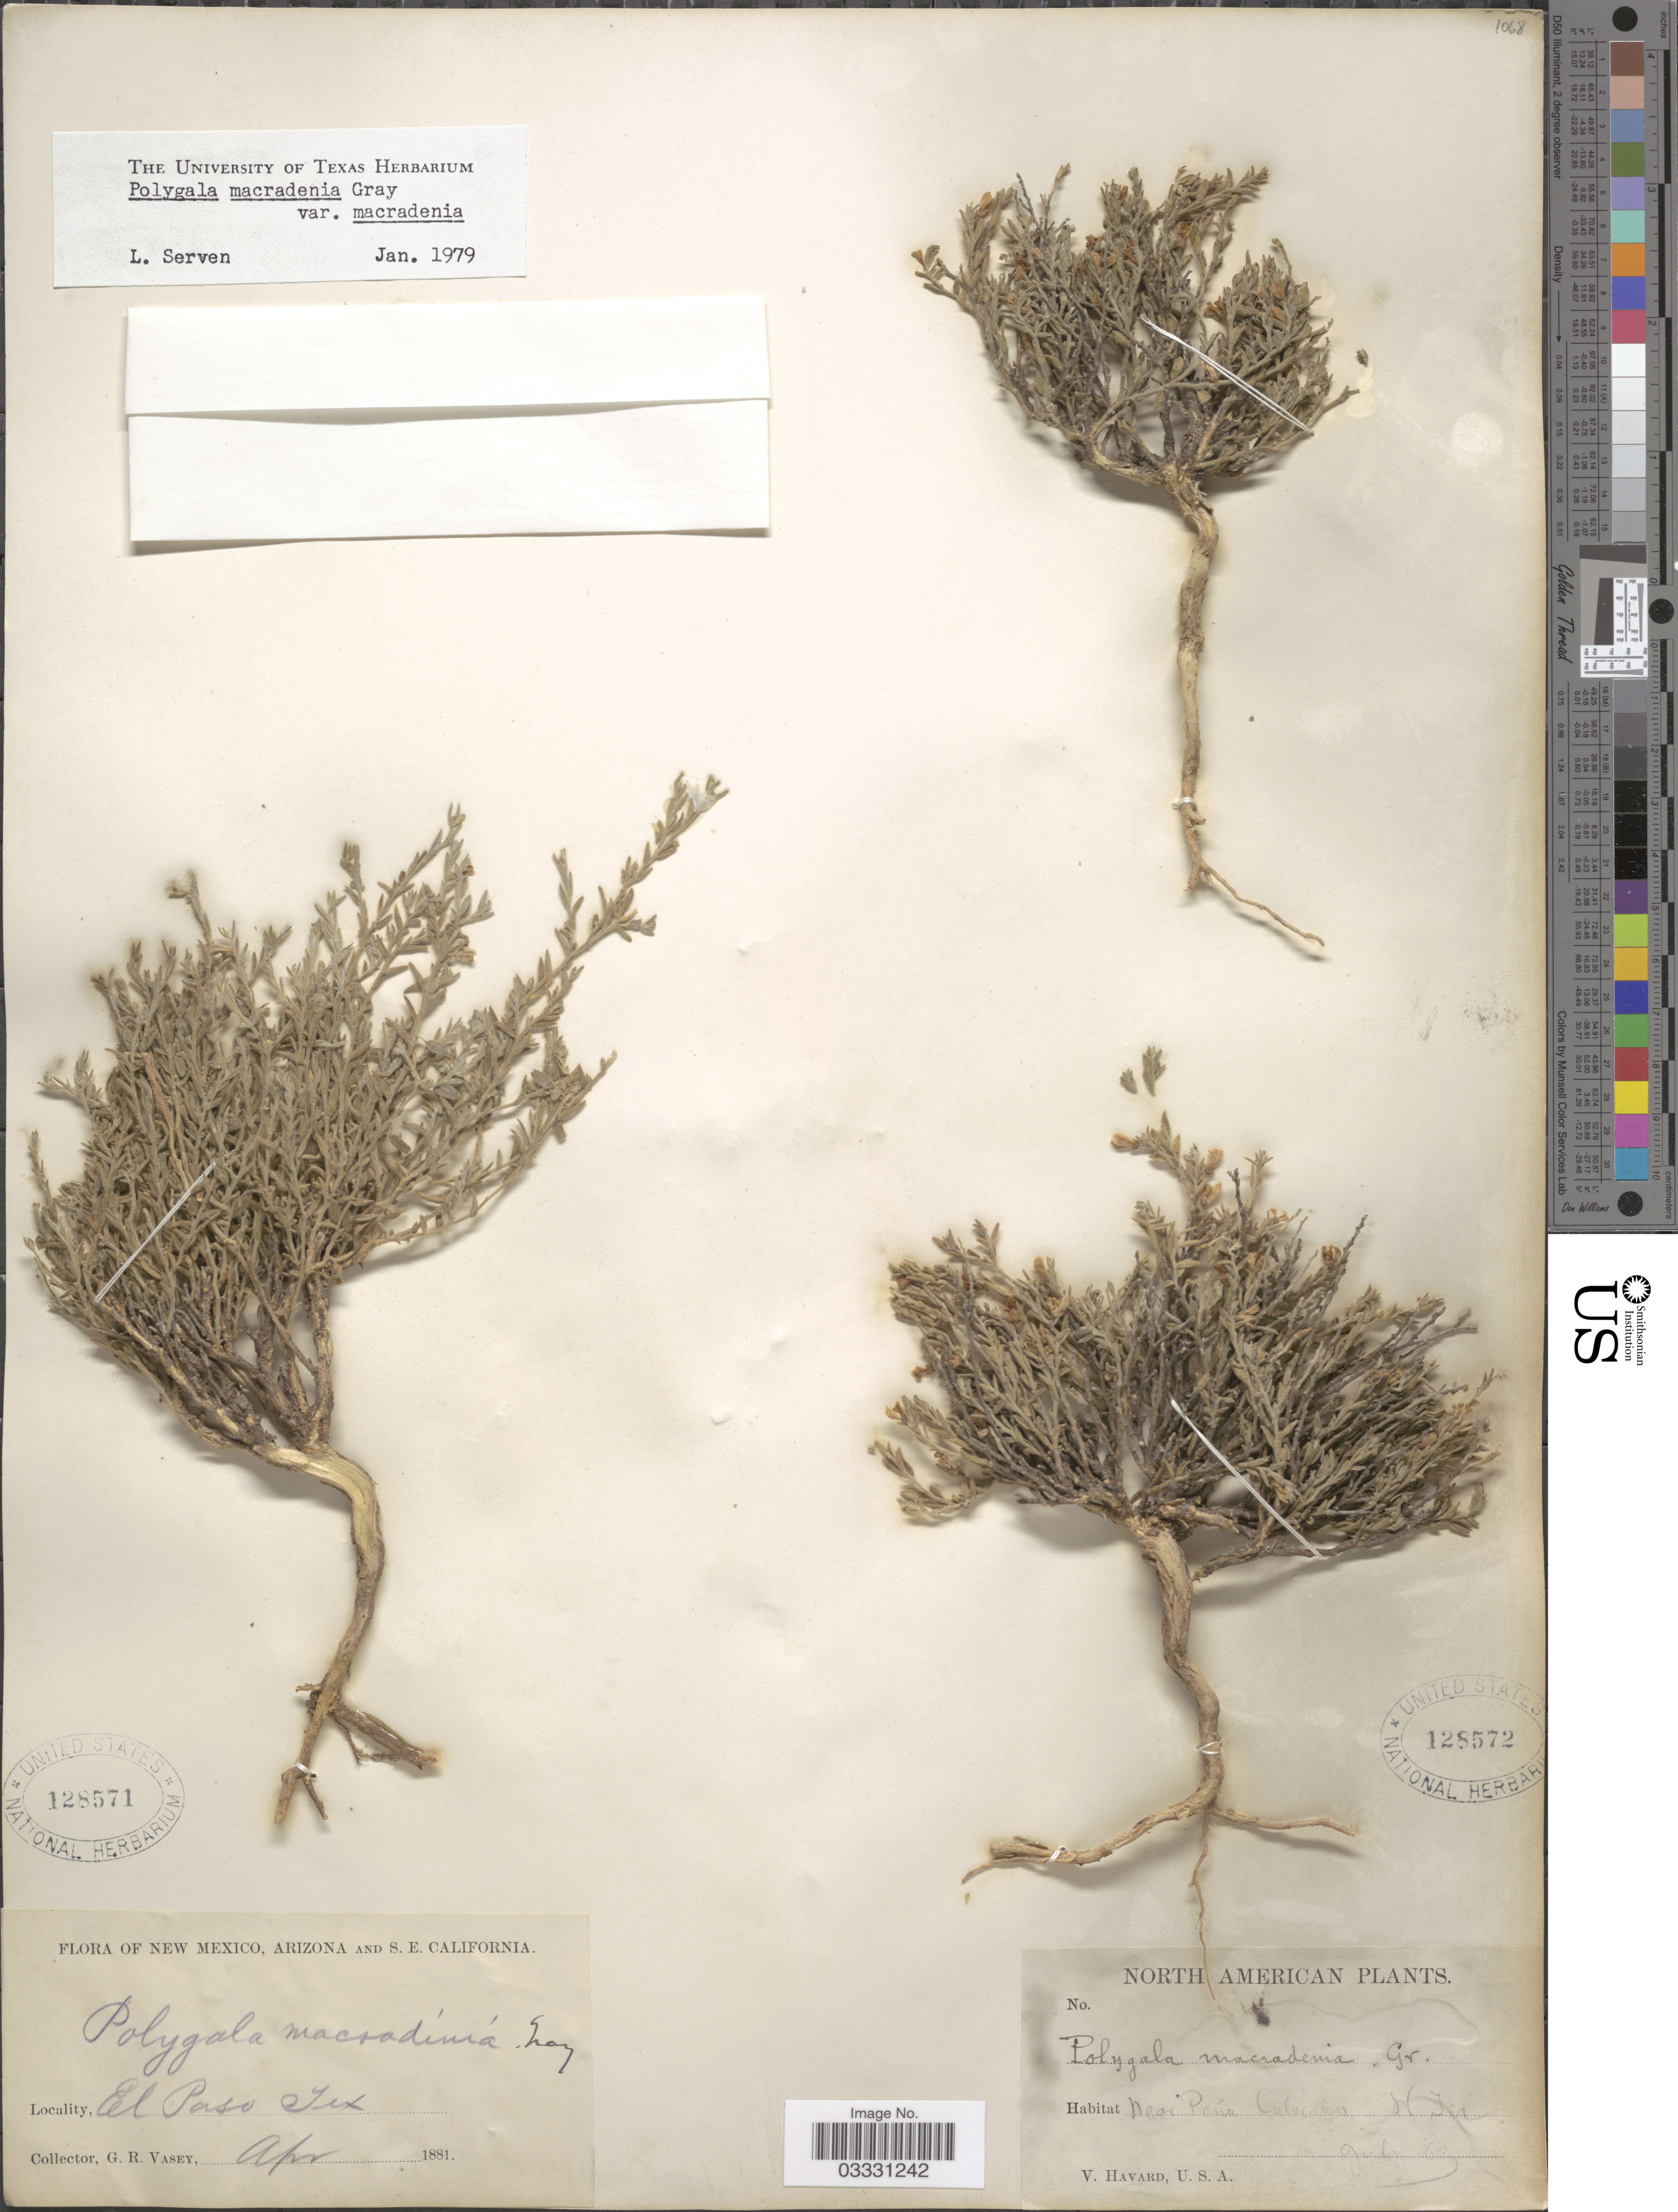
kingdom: Plantae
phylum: Tracheophyta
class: Magnoliopsida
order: Fabales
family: Polygalaceae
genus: Hebecarpa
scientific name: Hebecarpa macradenia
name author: (A. Gray) J.R. Abbott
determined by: Strong, Mark T., (BOT), Smithsonian Institution - National Museum of Natural History (UNITED STATES)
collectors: V. Havard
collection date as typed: Transcribed d/m/y: /7/83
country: United States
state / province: Texas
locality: Near Peña Colorado, W. Tex.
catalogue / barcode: US 128572-2